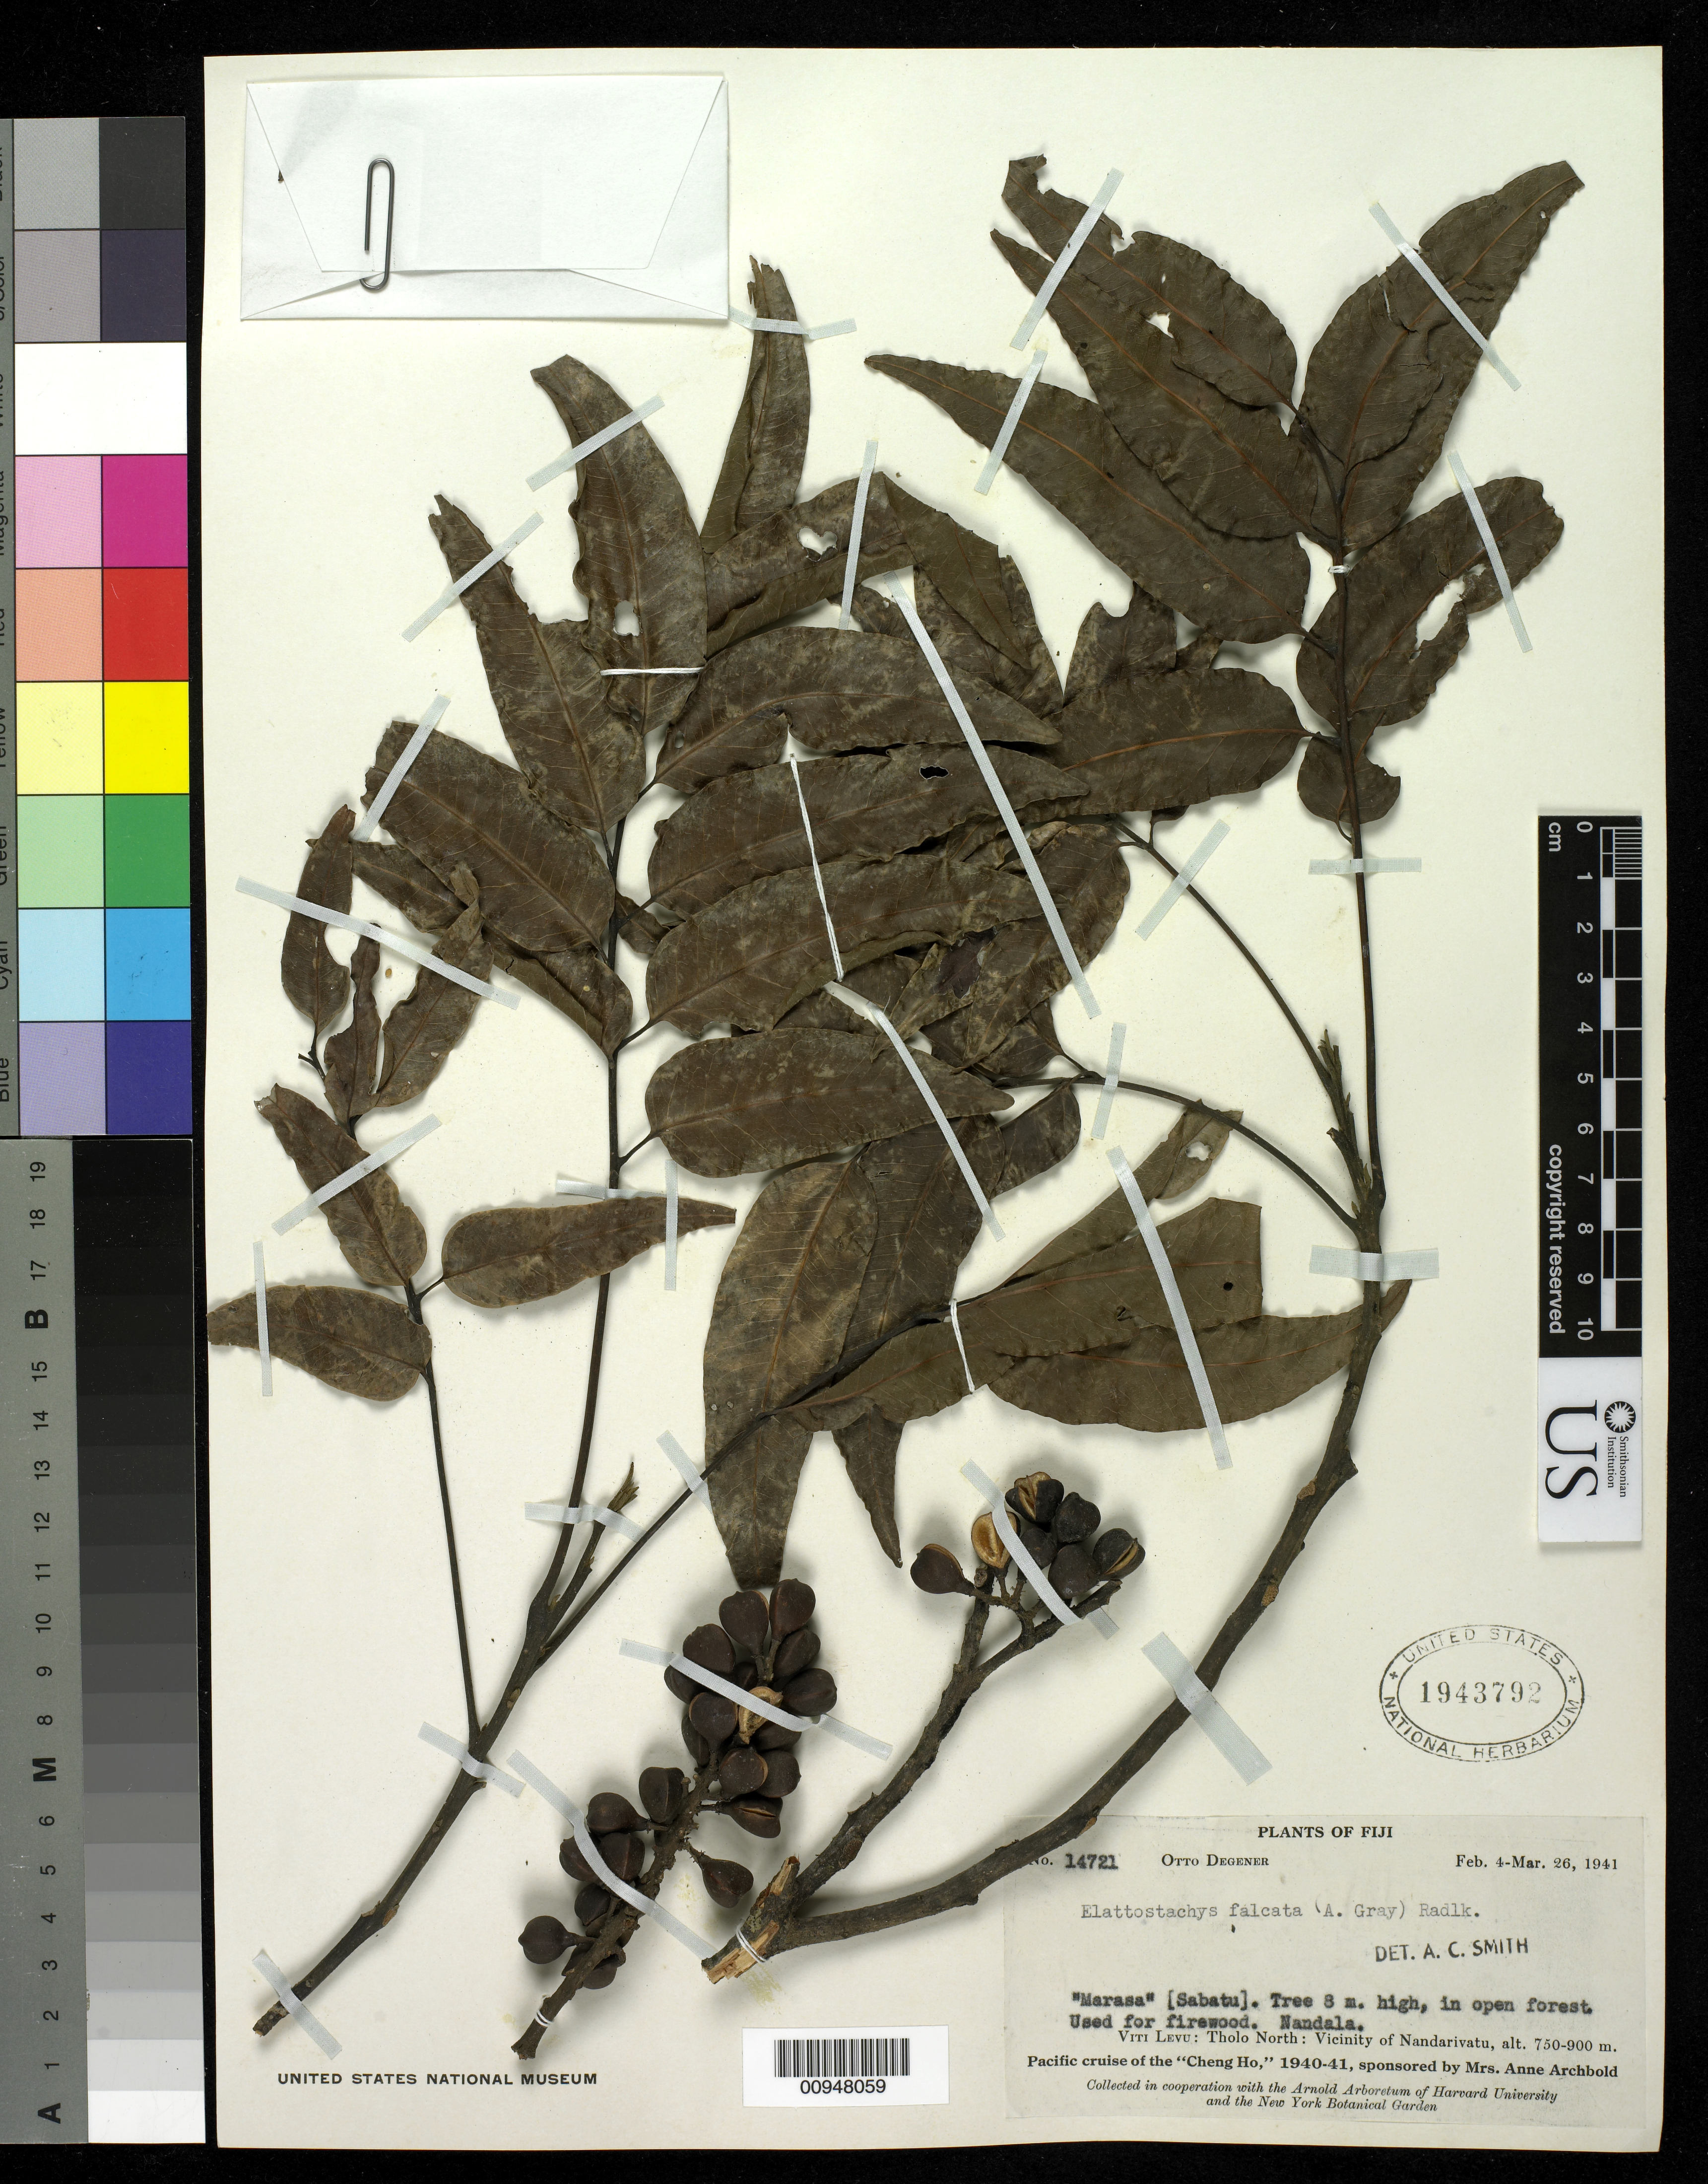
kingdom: Plantae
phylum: Tracheophyta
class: Magnoliopsida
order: Sapindales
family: Sapindaceae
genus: Elattostachys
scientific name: Elattostachys falcata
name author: (A. Gray) Radlk.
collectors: O. Degener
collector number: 14721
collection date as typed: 04 Feb 1941 to 26 Mar 1941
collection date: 1941-02-04/1941-03-26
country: Fiji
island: Viti Levu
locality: Viti Levu: Tholo North: Vicinity of Nandarivatu.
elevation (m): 750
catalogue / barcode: US 1943792